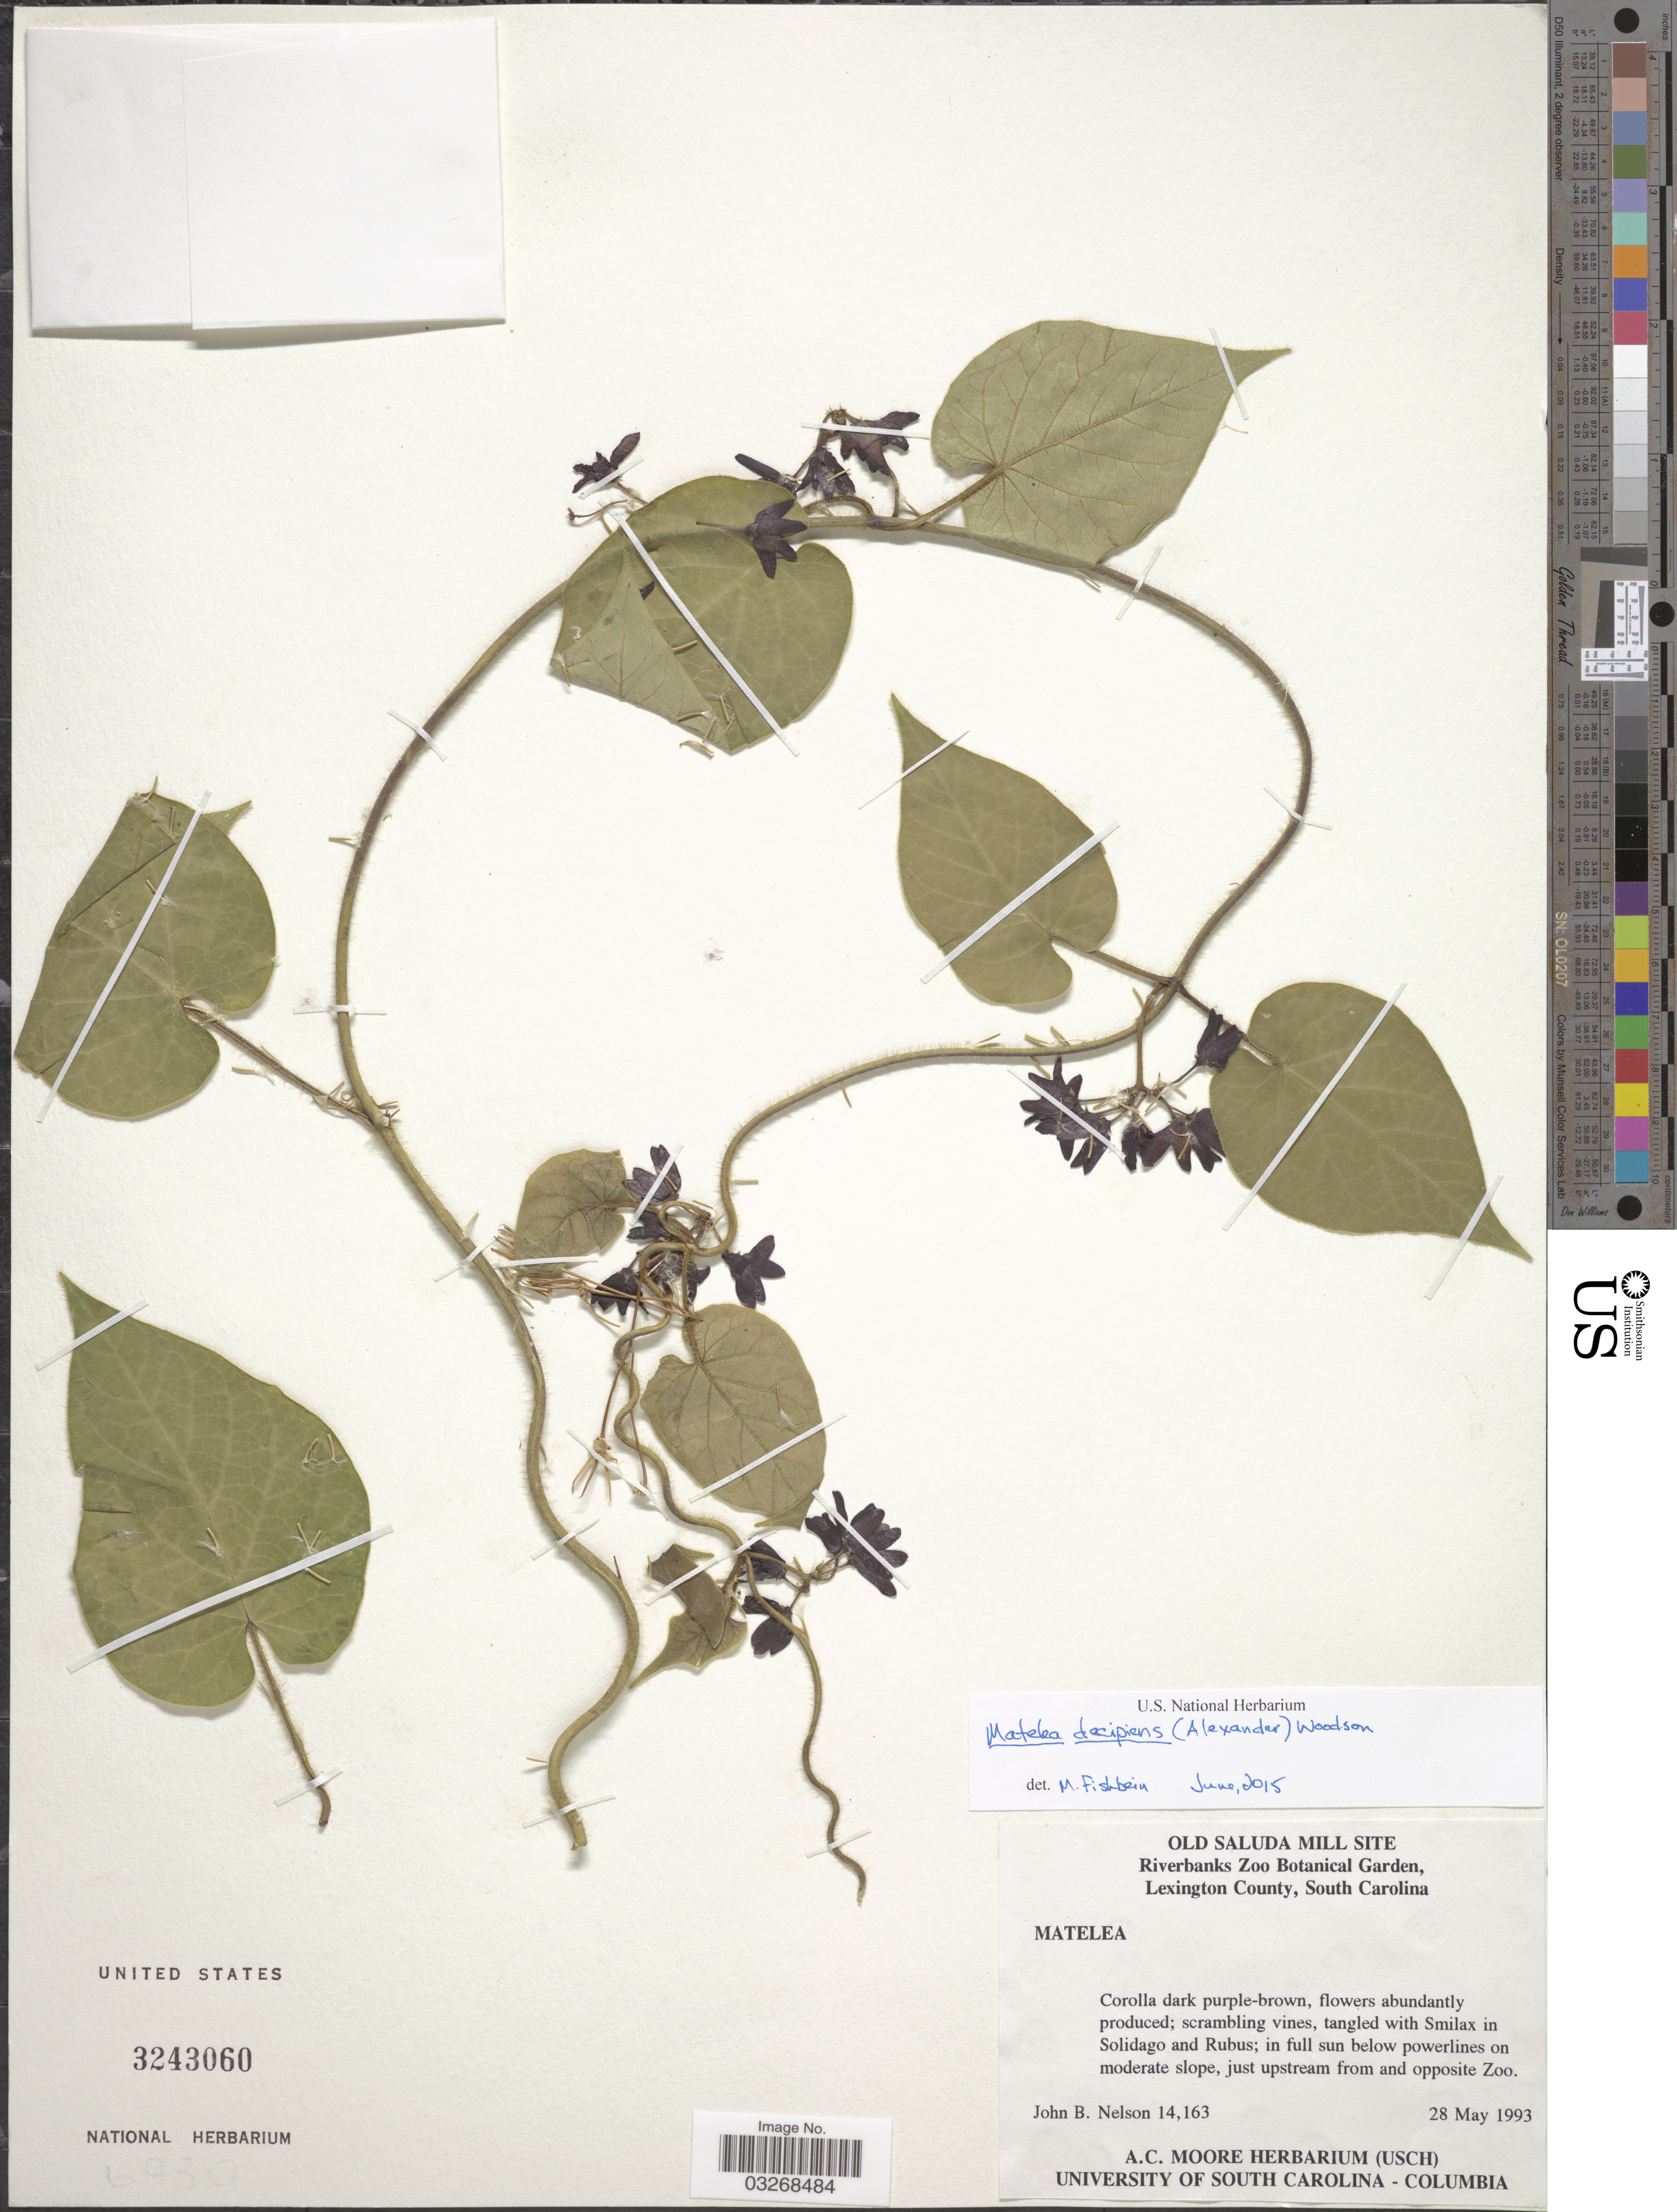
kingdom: Plantae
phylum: Tracheophyta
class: Magnoliopsida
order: Gentianales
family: Apocynaceae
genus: Matelea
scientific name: Matelea decipiens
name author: (Alexander) Woodson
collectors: J. Nelson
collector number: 14163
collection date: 1993-05-28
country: United States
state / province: South Carolina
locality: Below powerlines on moderate slope, just upstream from and opposite Zoo.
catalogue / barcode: US 3243060